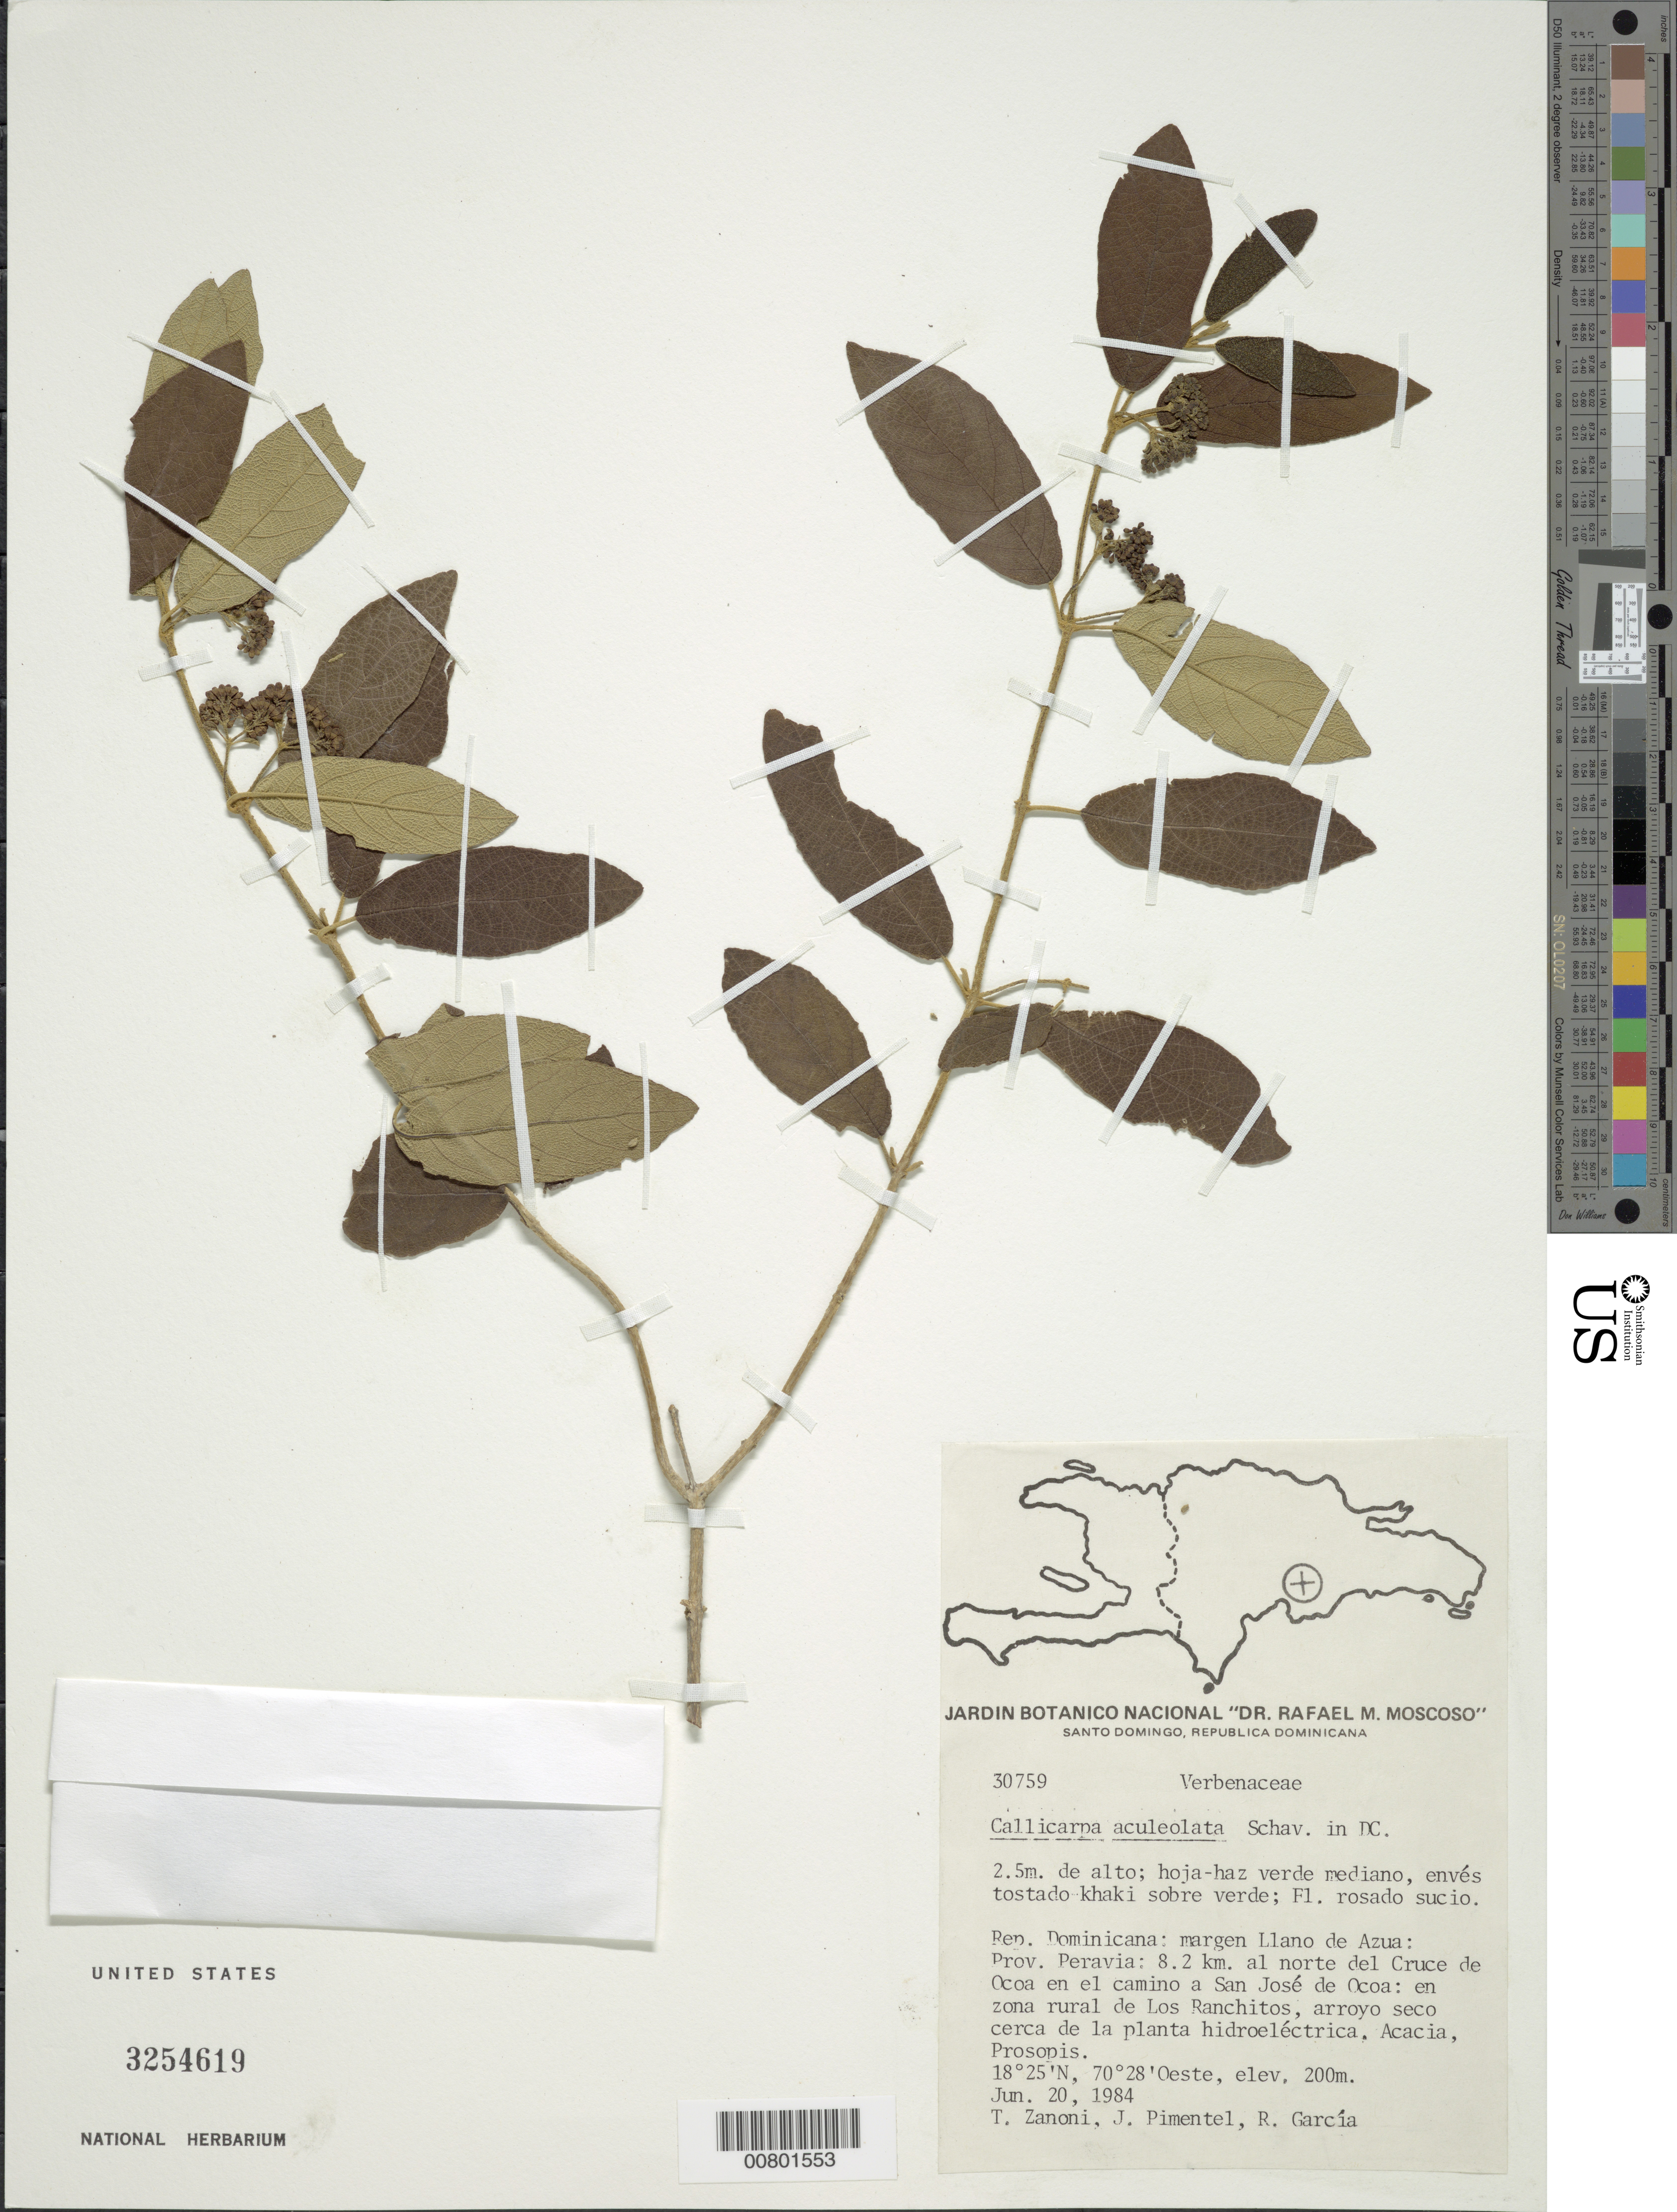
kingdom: Plantae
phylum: Tracheophyta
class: Magnoliopsida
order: Lamiales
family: Lamiaceae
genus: Callicarpa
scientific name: Callicarpa aculeolata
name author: Schauer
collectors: T. A. Zanoni, J. Pimentel & R. G. García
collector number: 30759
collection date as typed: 20 Jun 1984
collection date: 1984-06-20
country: Dominican Republic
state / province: Peravia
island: Hispaniola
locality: Llano de Azua, 8.2 km north of Cruce de Ocoa on the road to San José de Ocoa. In rural zone of Los Ranchitos,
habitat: Dry brook near hydroelectric plant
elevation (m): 200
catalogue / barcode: US 3254619